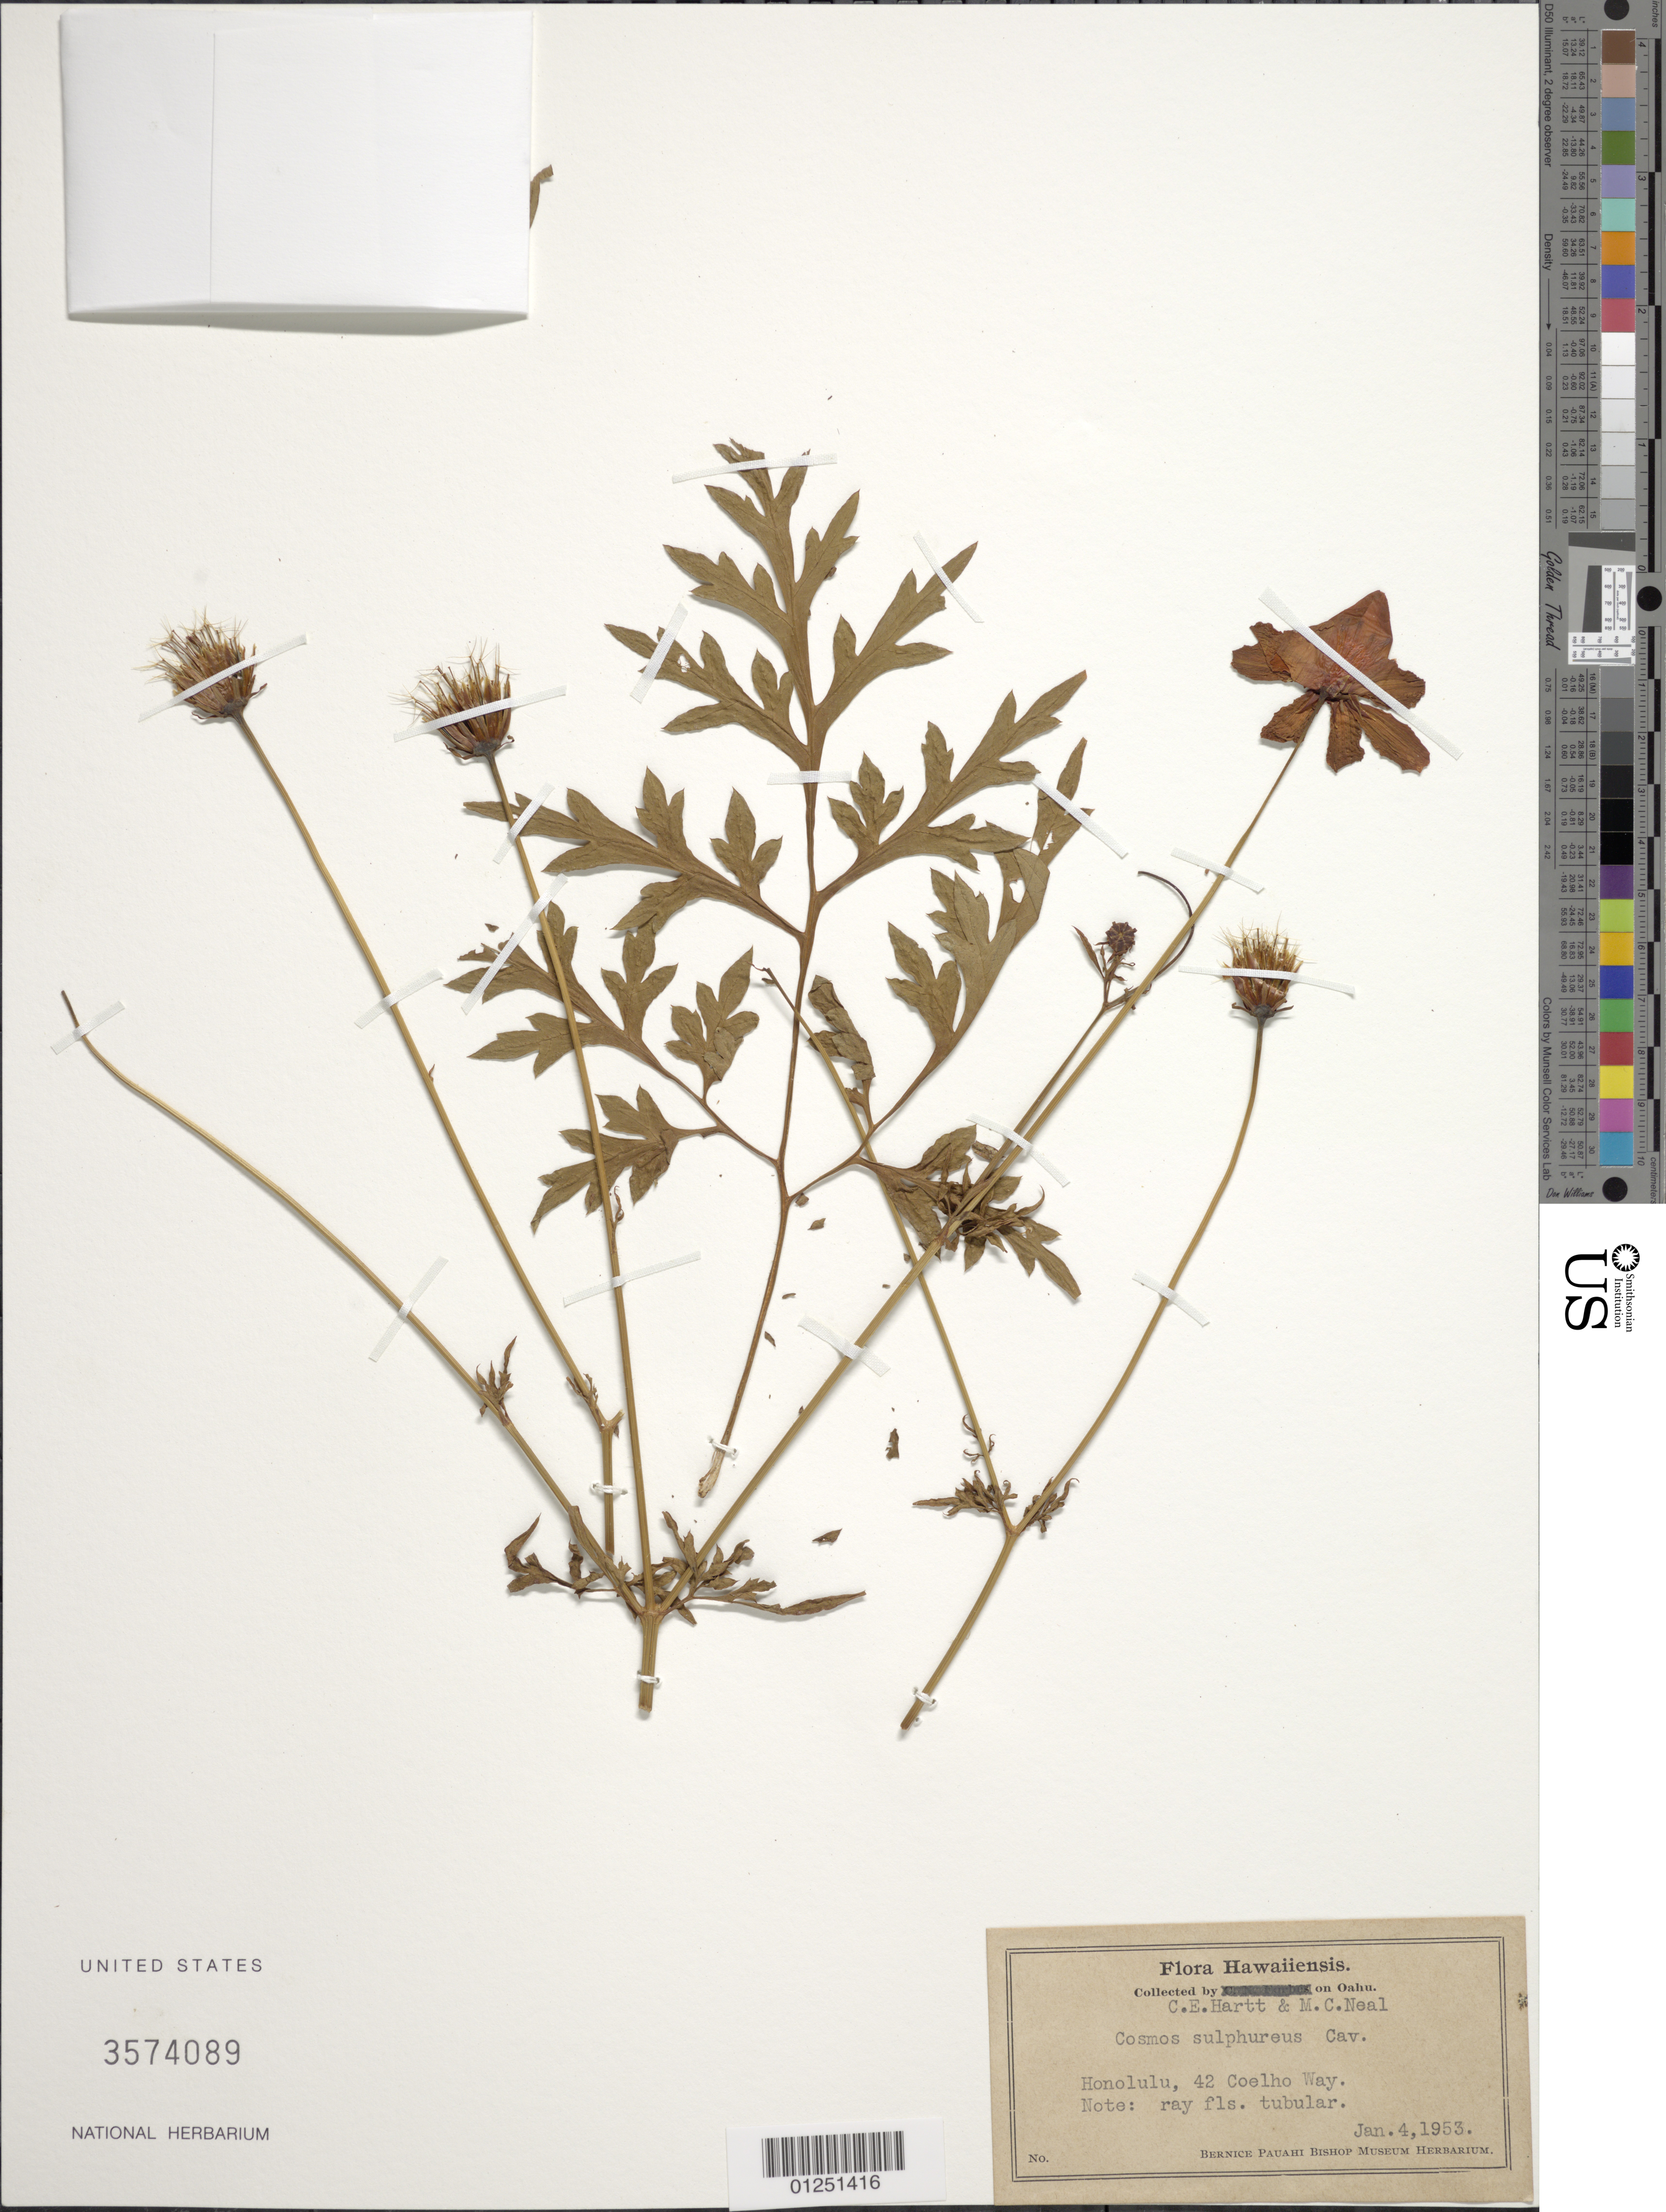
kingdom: Plantae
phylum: Tracheophyta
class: Magnoliopsida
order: Asterales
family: Asteraceae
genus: Cosmos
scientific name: Cosmos sulphureus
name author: Cav.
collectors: C. Hartt & W. Ning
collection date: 1953-01-04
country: United States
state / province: Hawaii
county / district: Honolulu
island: Oahu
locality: Honolulu, 42 Coelho Way.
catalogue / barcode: US 3574089